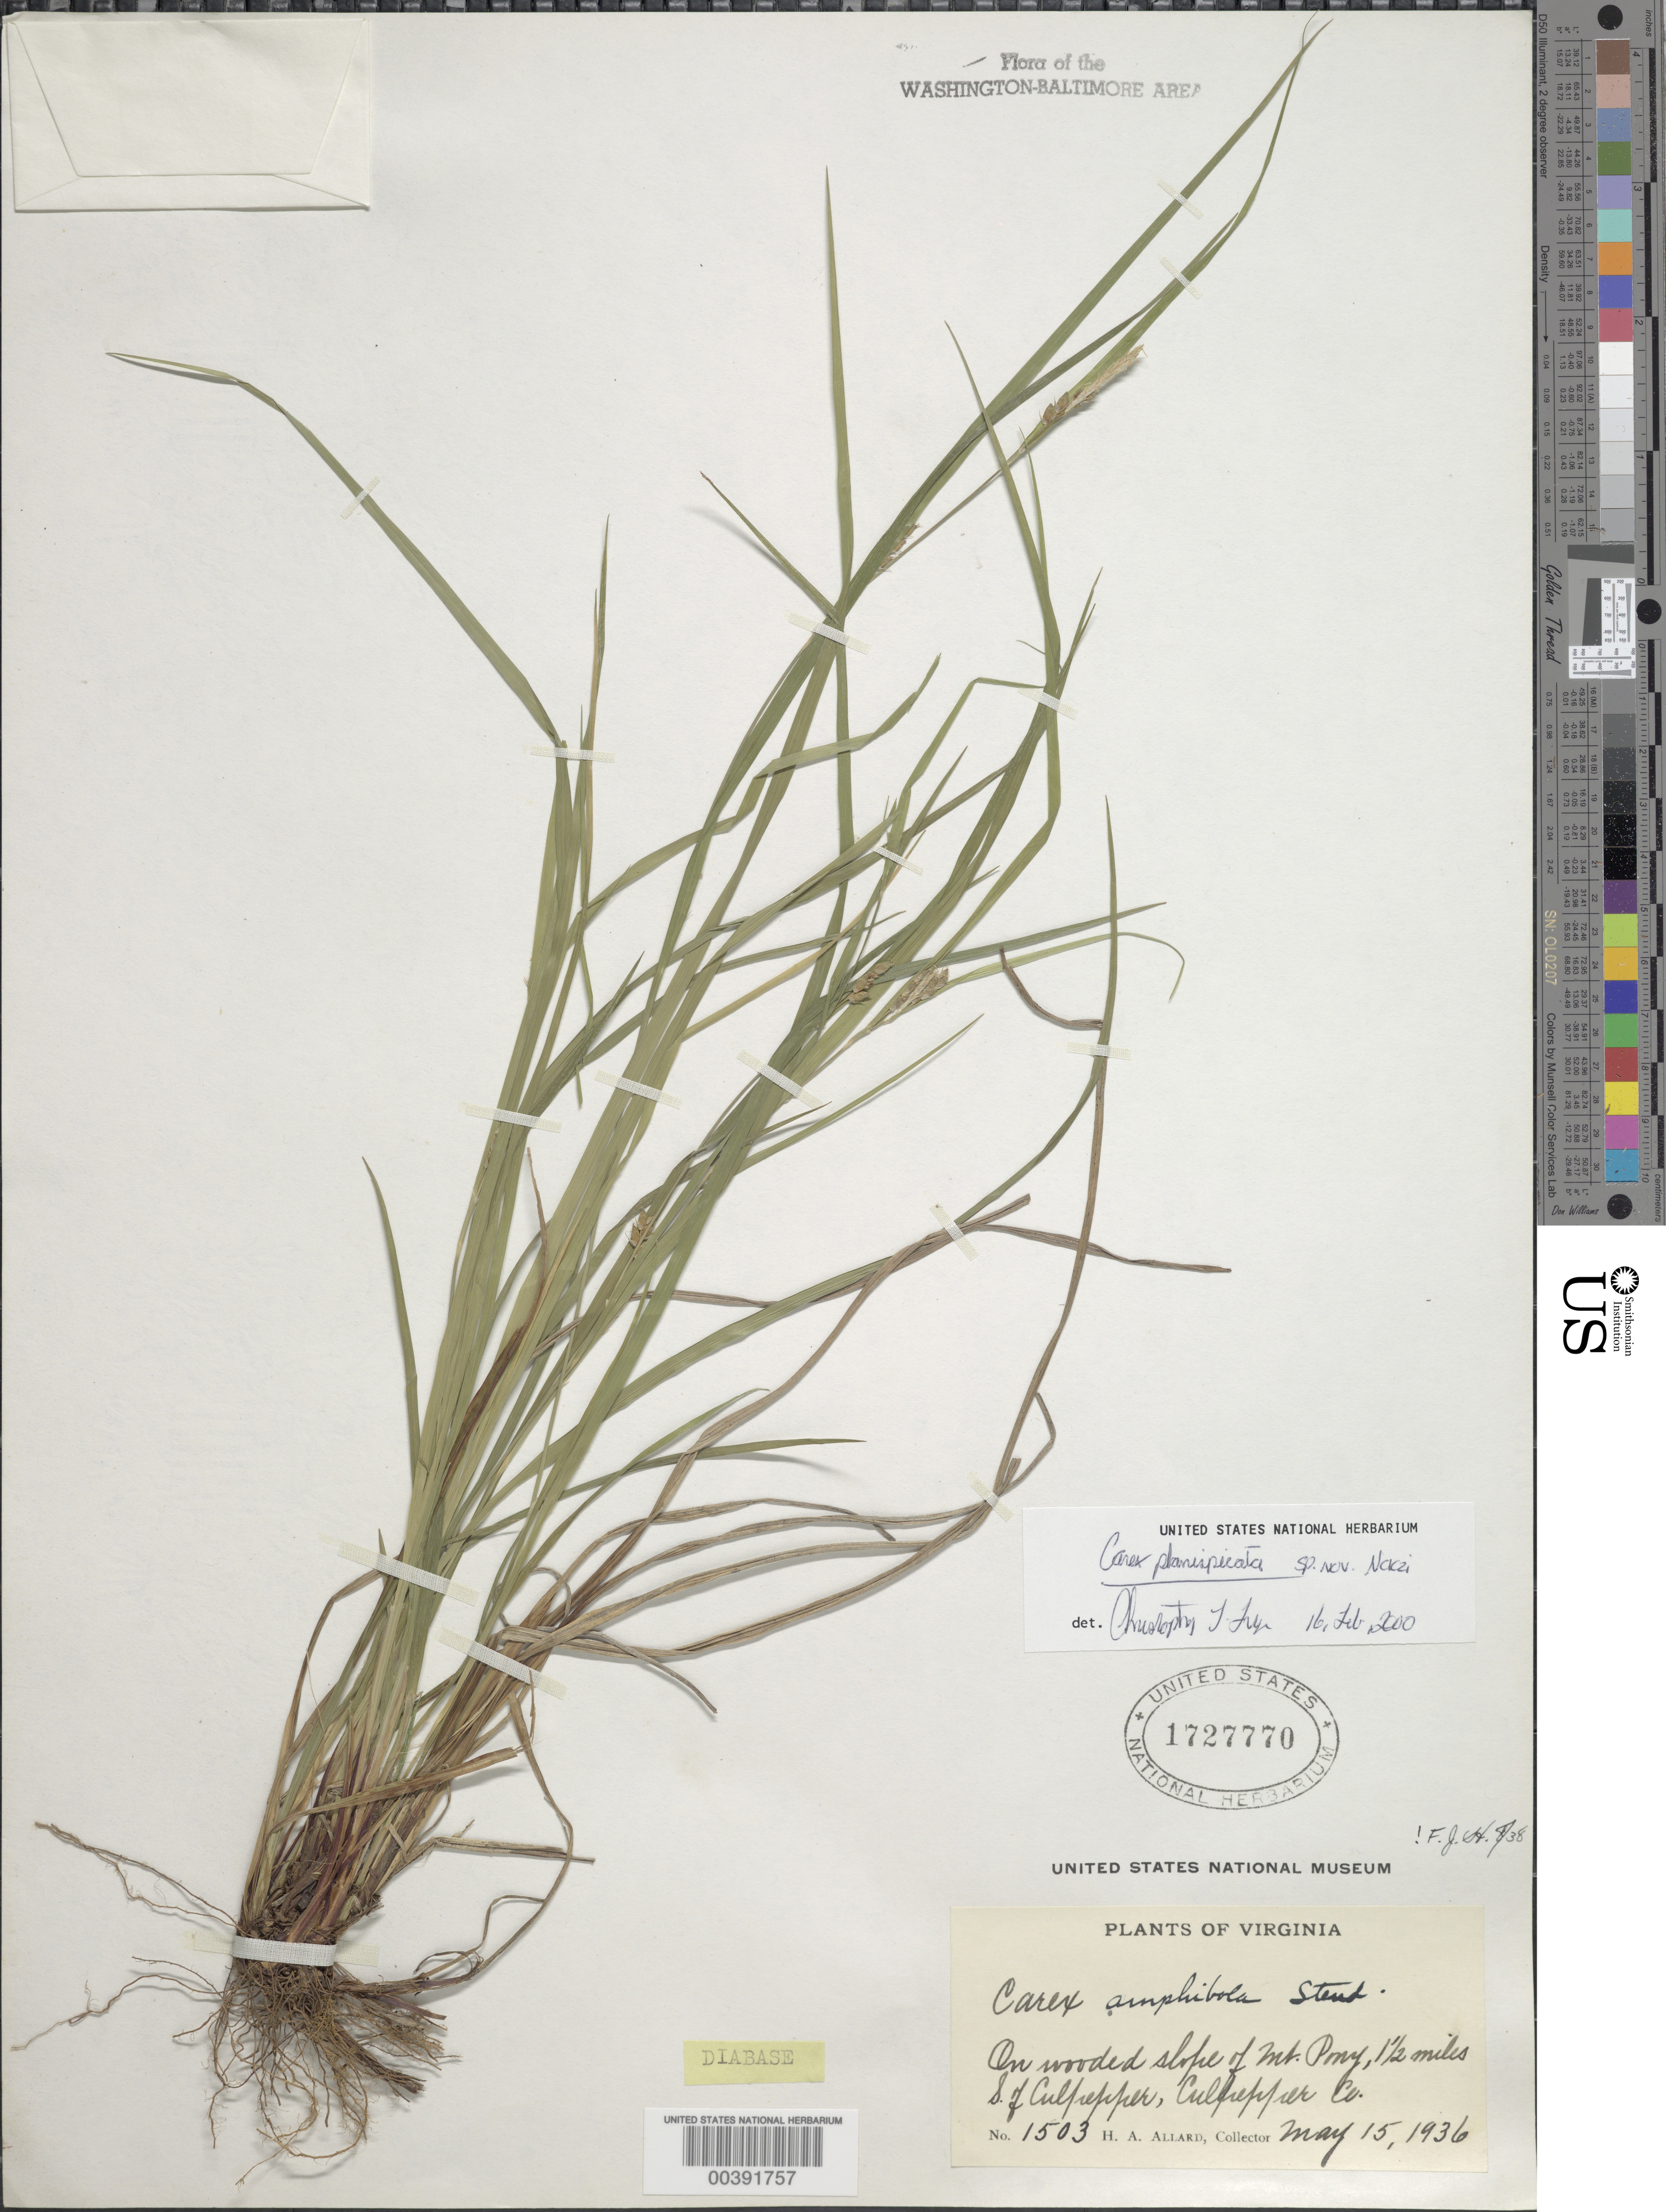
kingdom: Plantae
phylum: Tracheophyta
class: Liliopsida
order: Poales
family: Cyperaceae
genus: Carex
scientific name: Carex planispicata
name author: Naczi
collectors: H. A. Allard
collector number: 1503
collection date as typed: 15 May 1936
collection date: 1936-05-15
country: United States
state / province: Virginia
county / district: Culpeper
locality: Mount Pony, south of Culpepper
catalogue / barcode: US 1727770